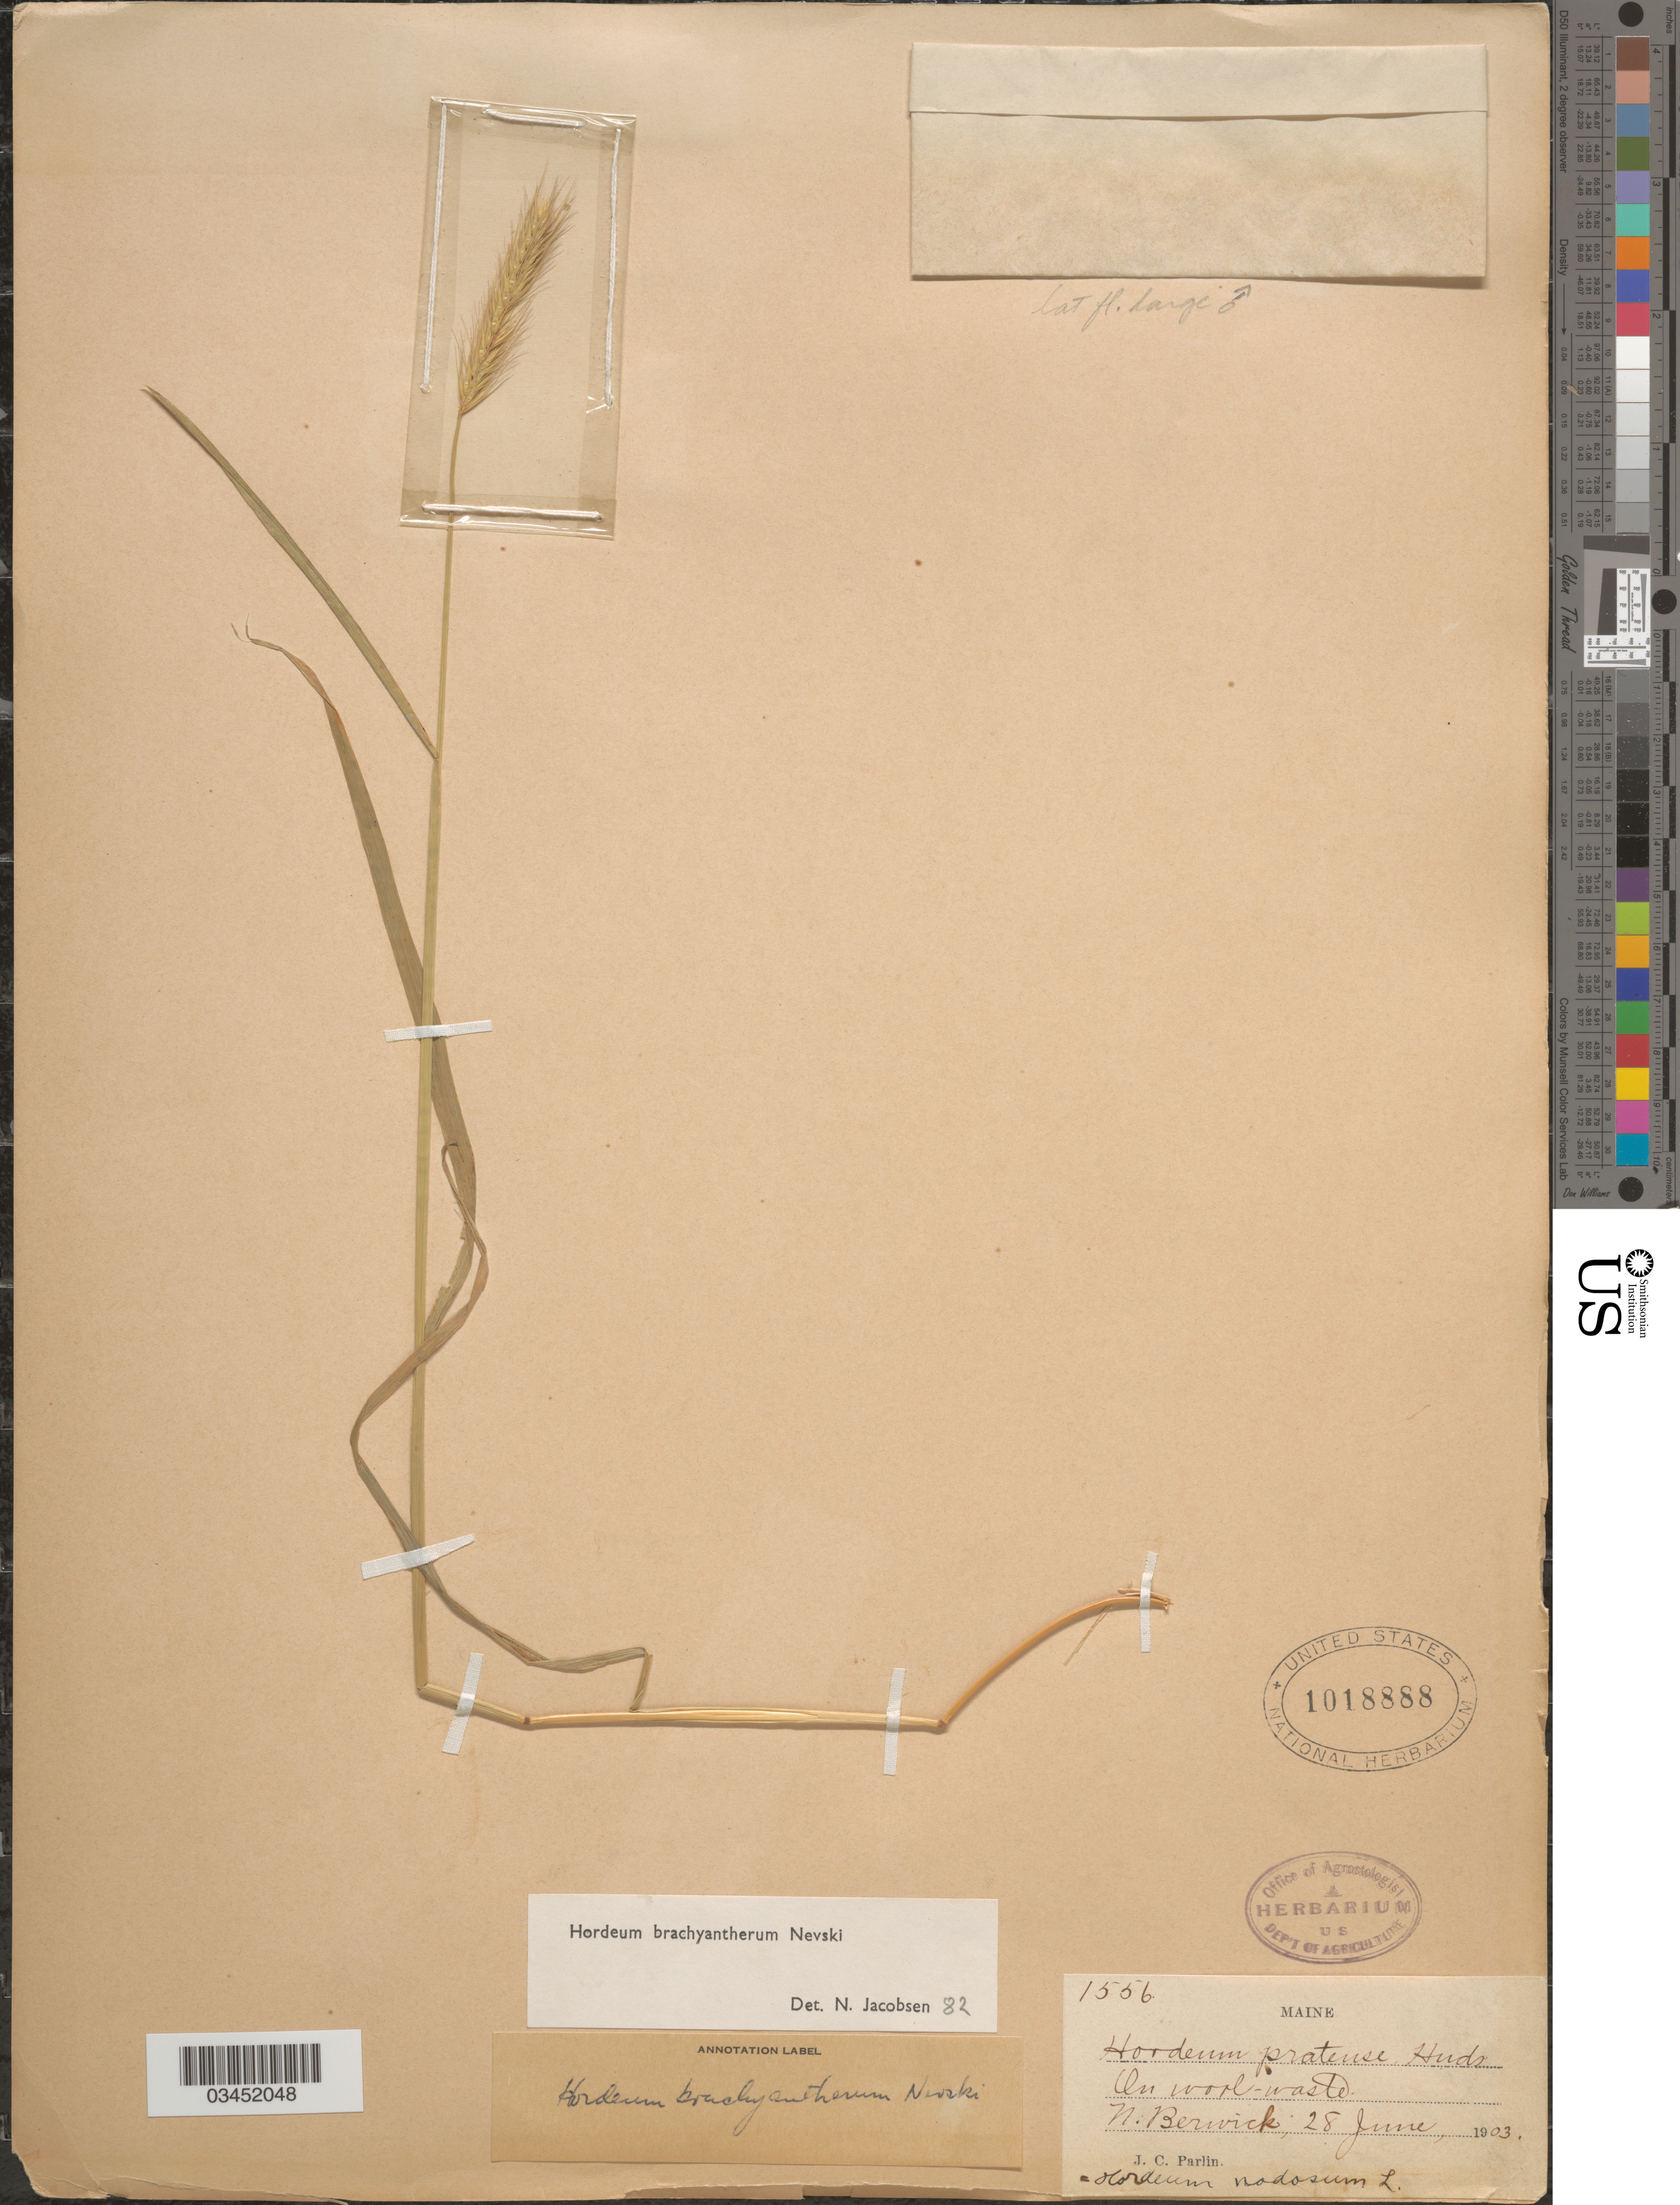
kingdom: Plantae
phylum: Tracheophyta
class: Liliopsida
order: Poales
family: Poaceae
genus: Hordeum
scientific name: Hordeum brachyantherum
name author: Nevski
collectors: J. Parlin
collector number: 1556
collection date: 1903-06-28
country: United States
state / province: Maine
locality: On wool-waste. N. Berwick.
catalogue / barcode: US 1018888